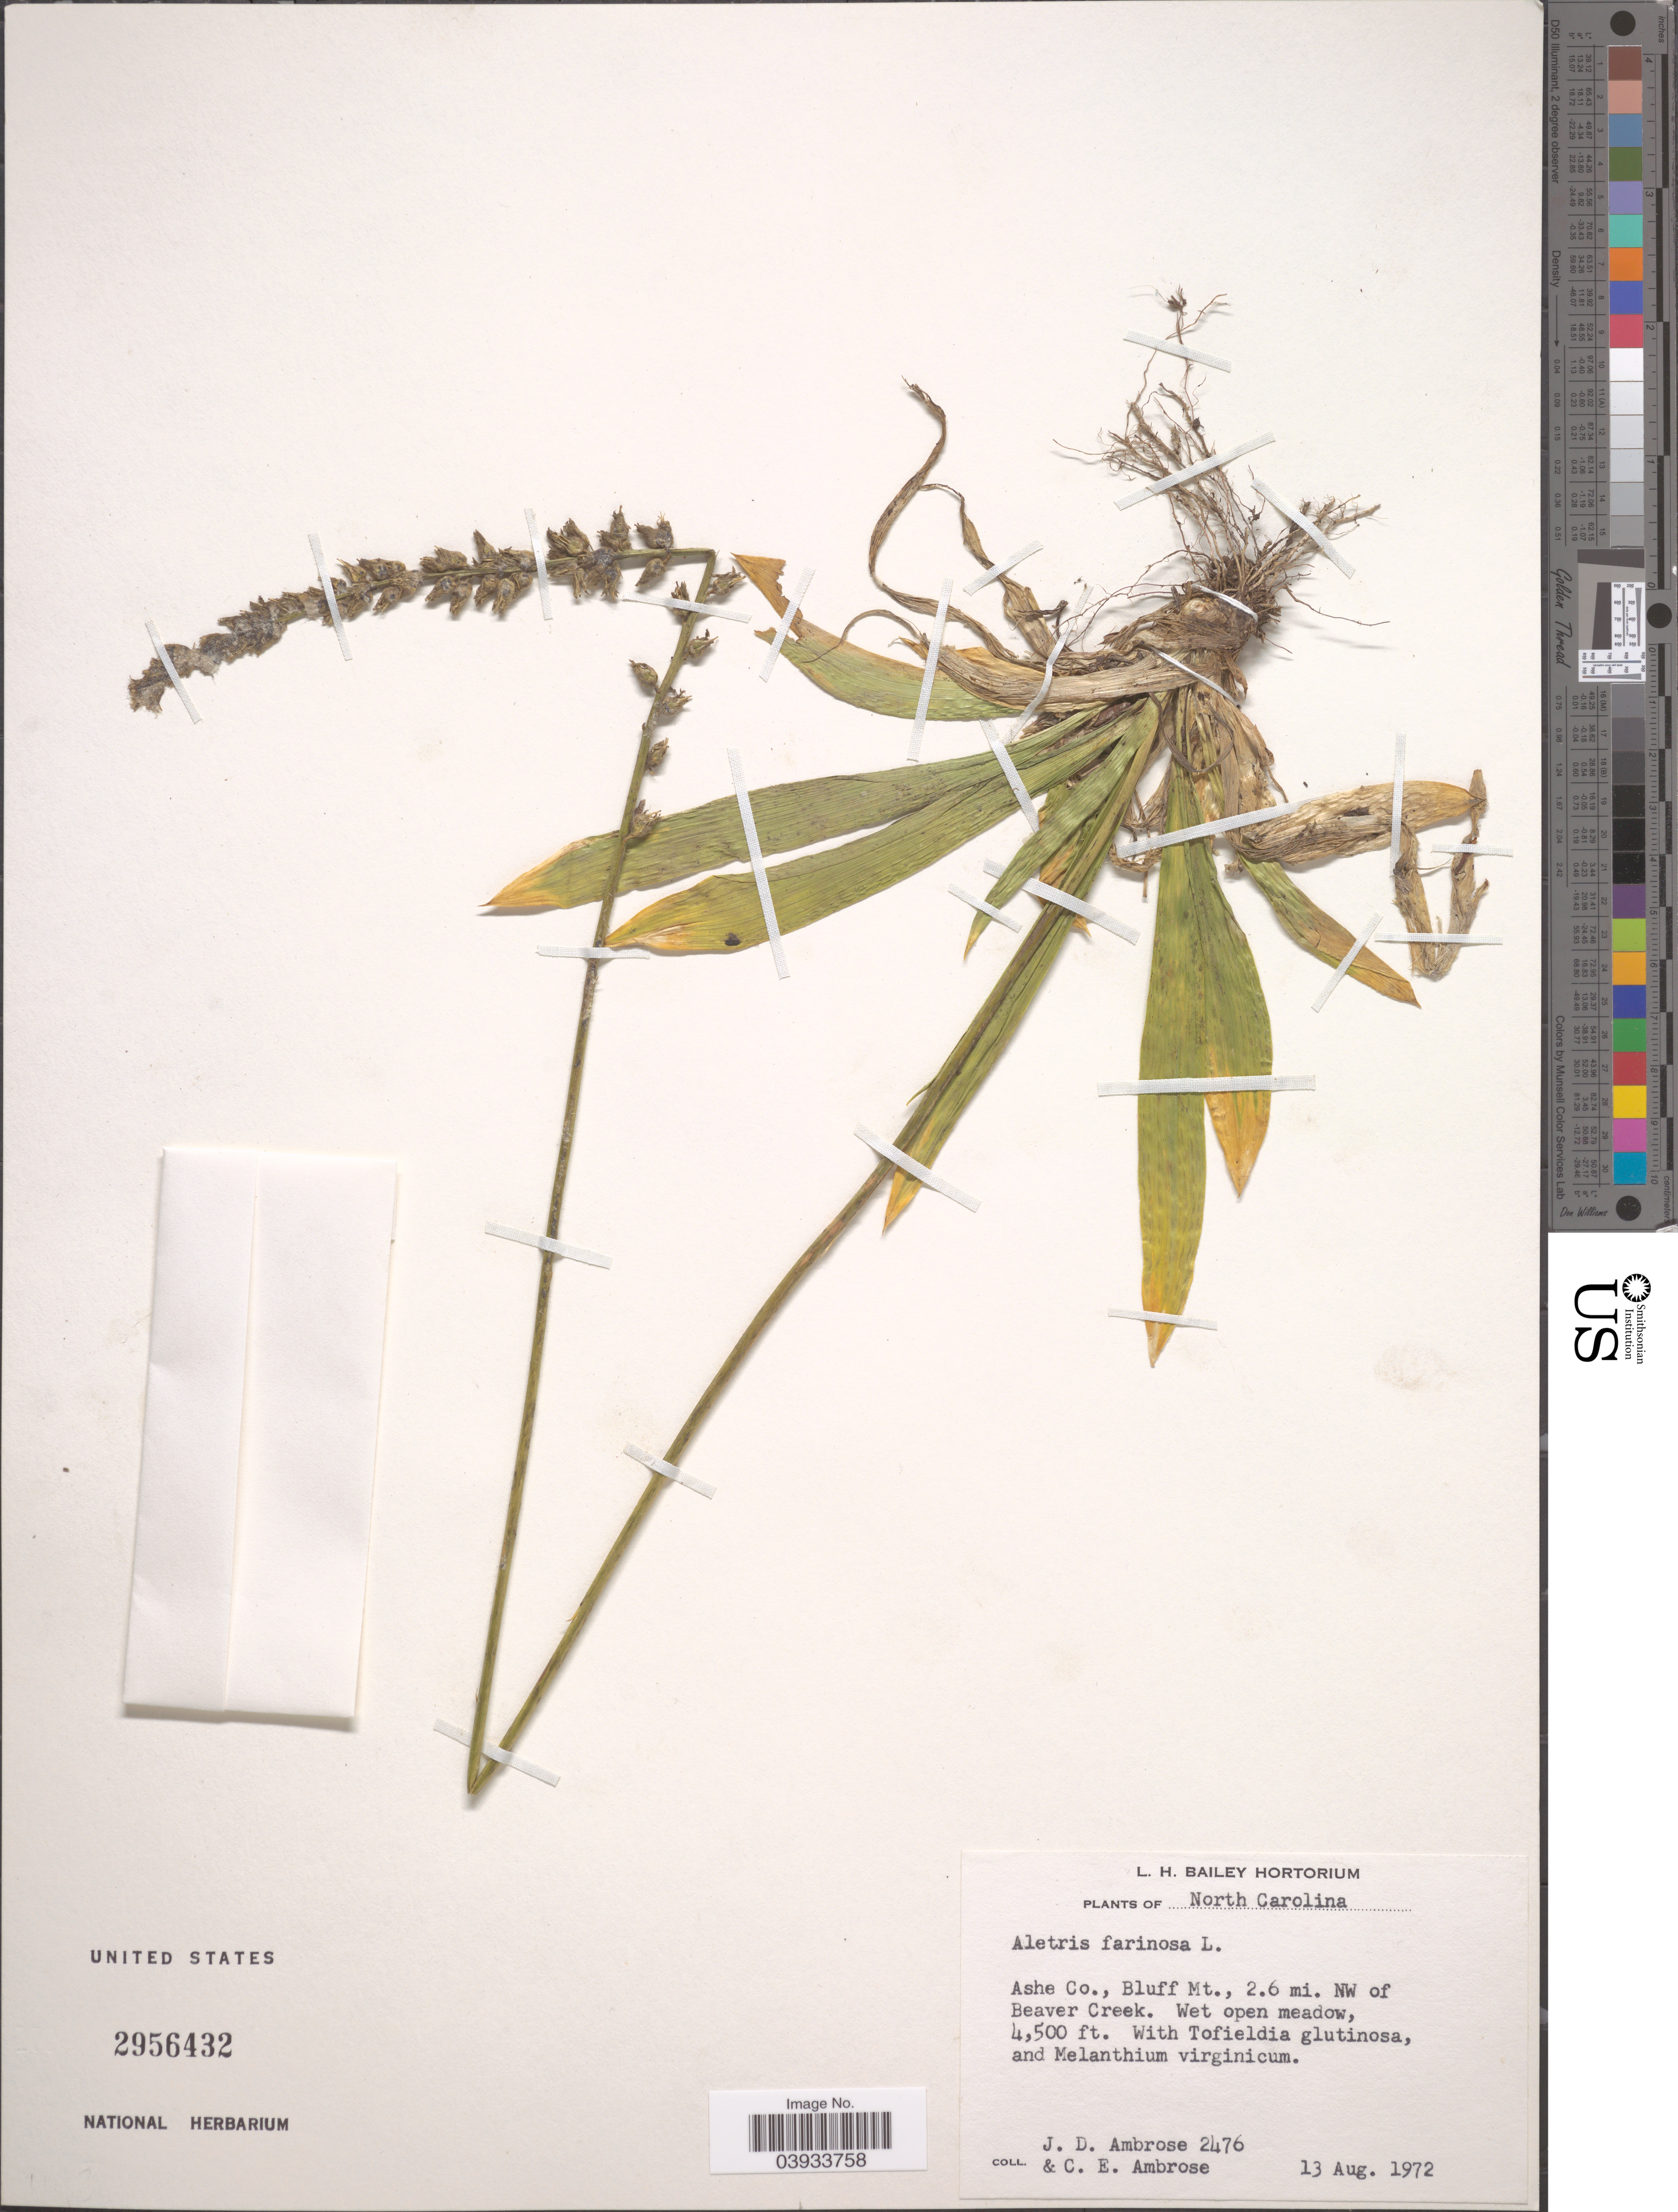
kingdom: Plantae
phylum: Tracheophyta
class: Liliopsida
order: Dioscoreales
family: Nartheciaceae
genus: Aletris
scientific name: Aletris farinosa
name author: L.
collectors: J. D. Ambrose & C. Ambrose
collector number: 2476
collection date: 1972-08-13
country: United States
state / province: North Carolina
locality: Ashe Co., Bluff Mt., 2.6 mi. NW of Beaver Creek.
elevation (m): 1372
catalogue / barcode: US 2956432